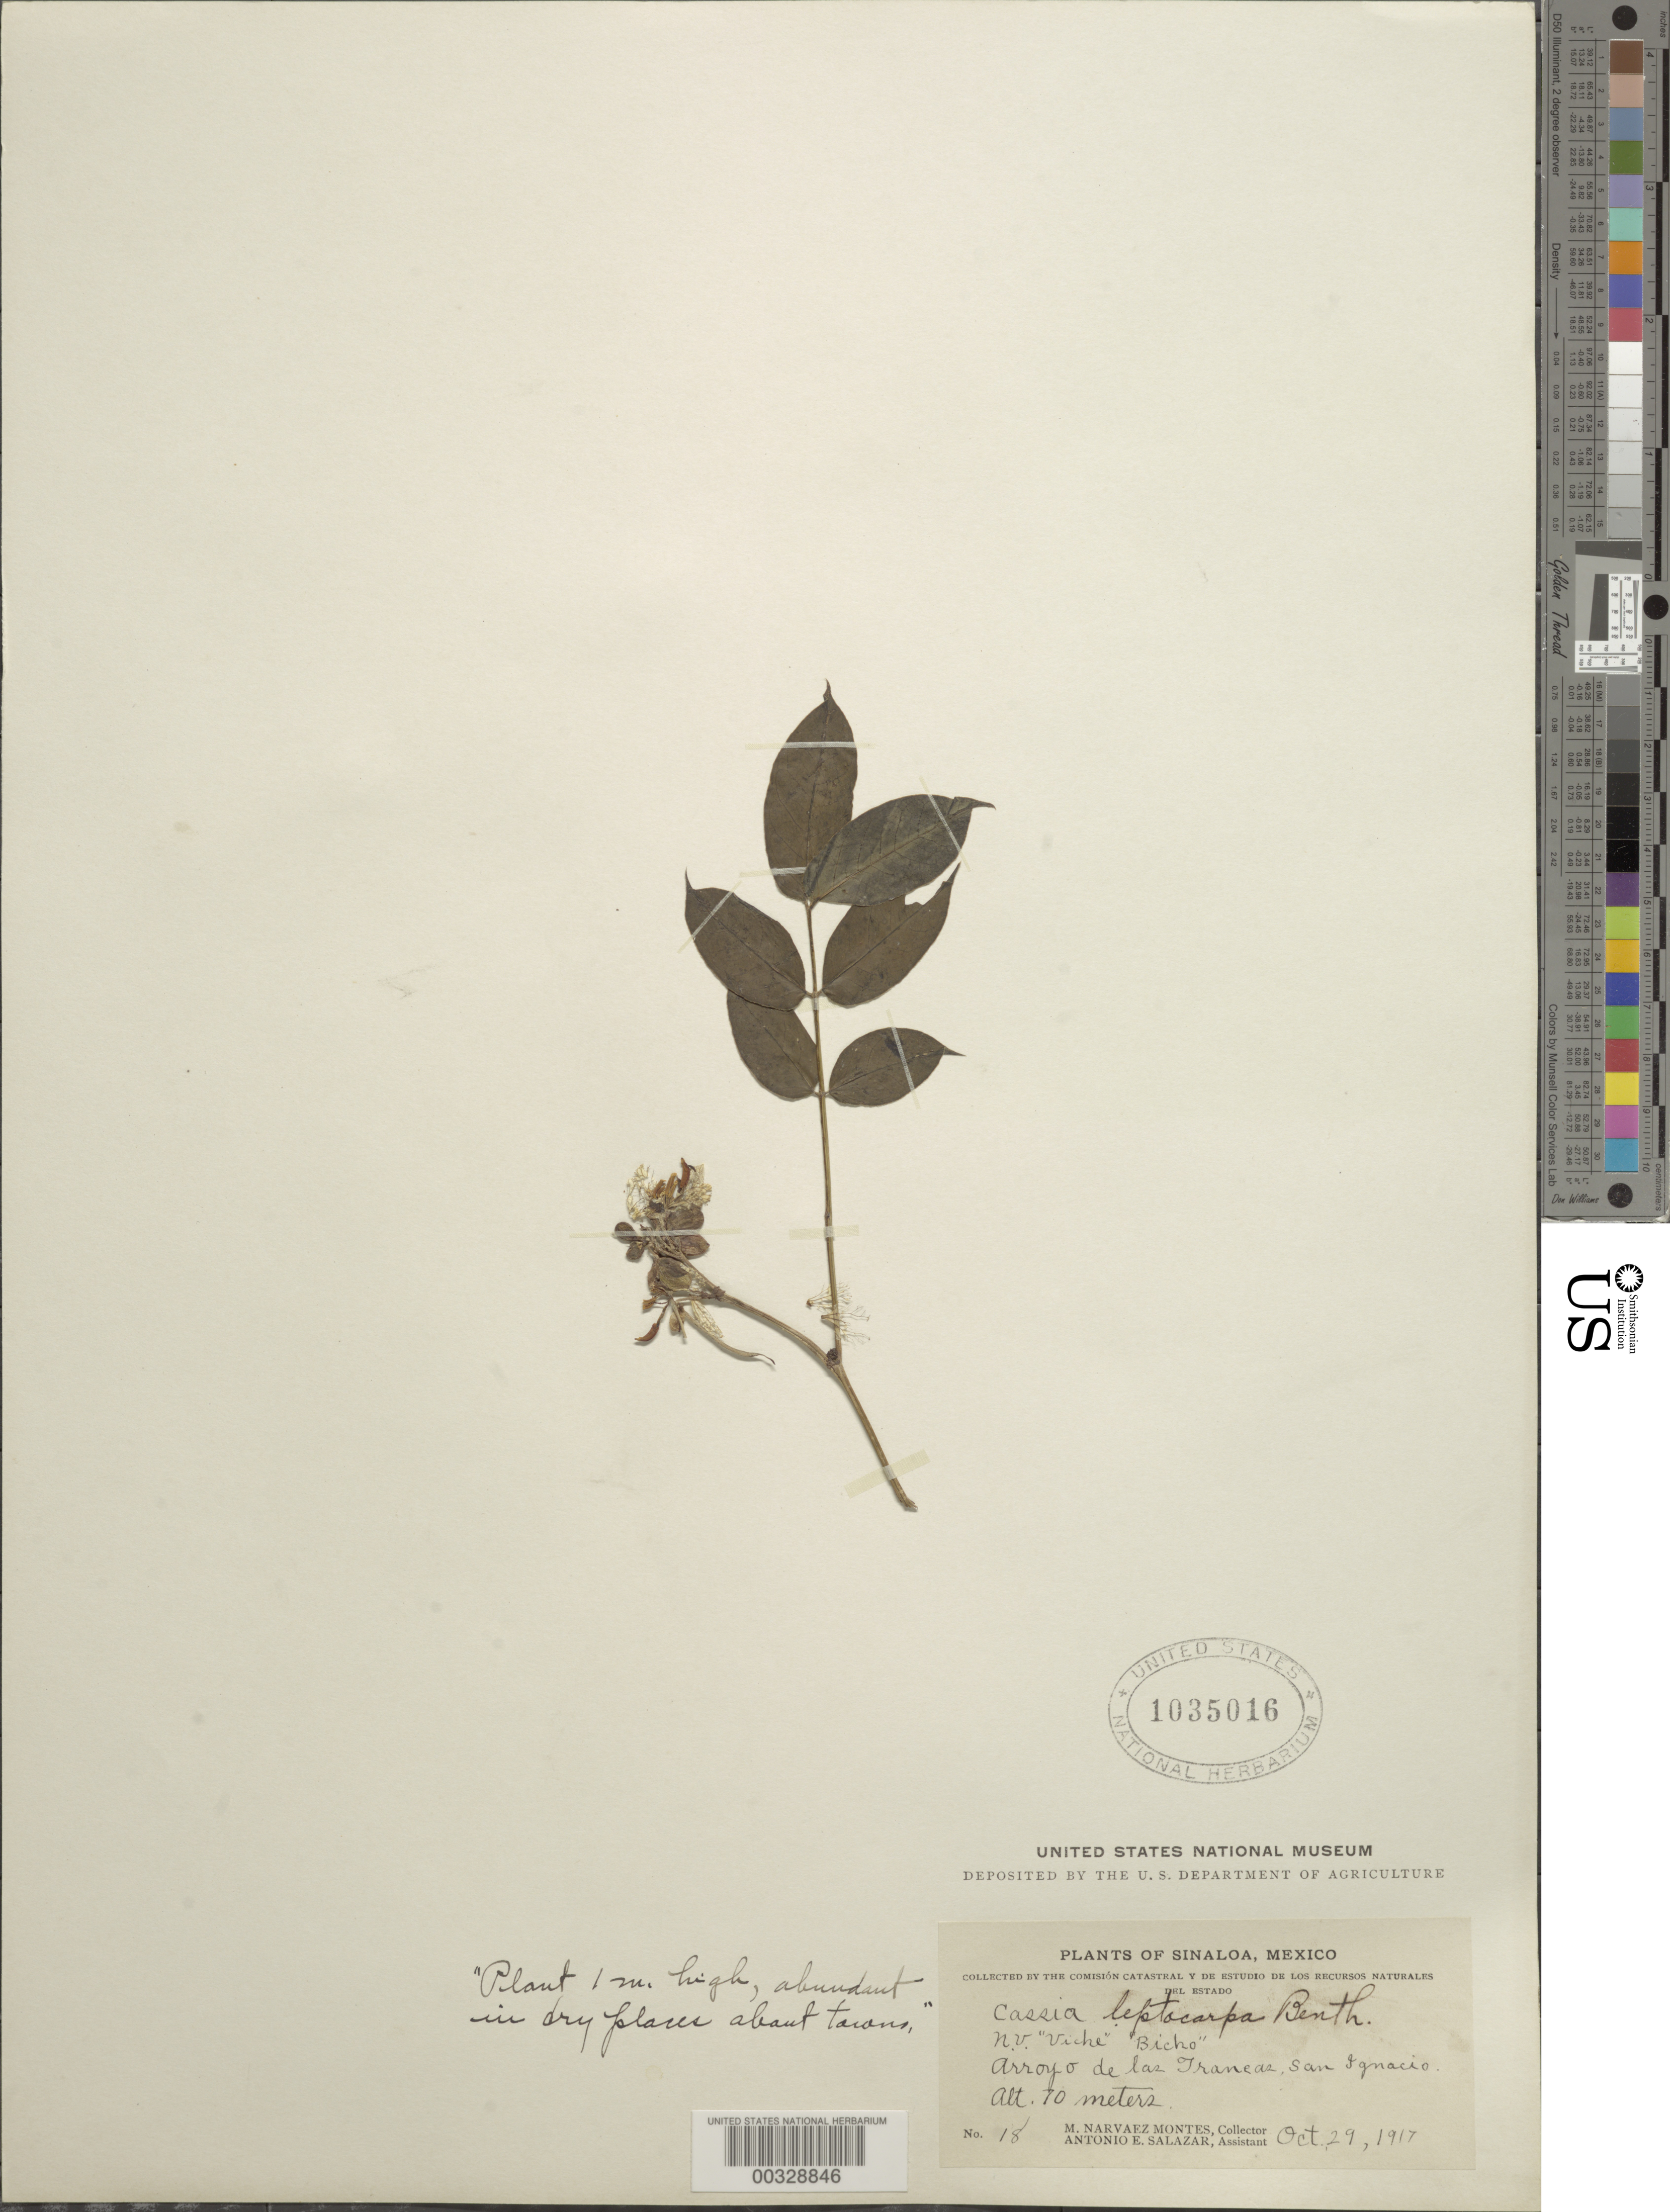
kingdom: Plantae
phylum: Tracheophyta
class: Magnoliopsida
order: Fabales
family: Fabaceae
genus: Senna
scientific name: Senna hirsuta var. leptocarpa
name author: (Benth.) H.S. Irwin & Barneby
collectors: M. Montes & A. E. Salazar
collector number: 18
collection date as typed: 29 Oct 1917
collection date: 1917-10-29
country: Mexico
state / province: Sinaloa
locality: Arroyo de las Trancas, San Ignacio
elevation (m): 70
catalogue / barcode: US 1035016